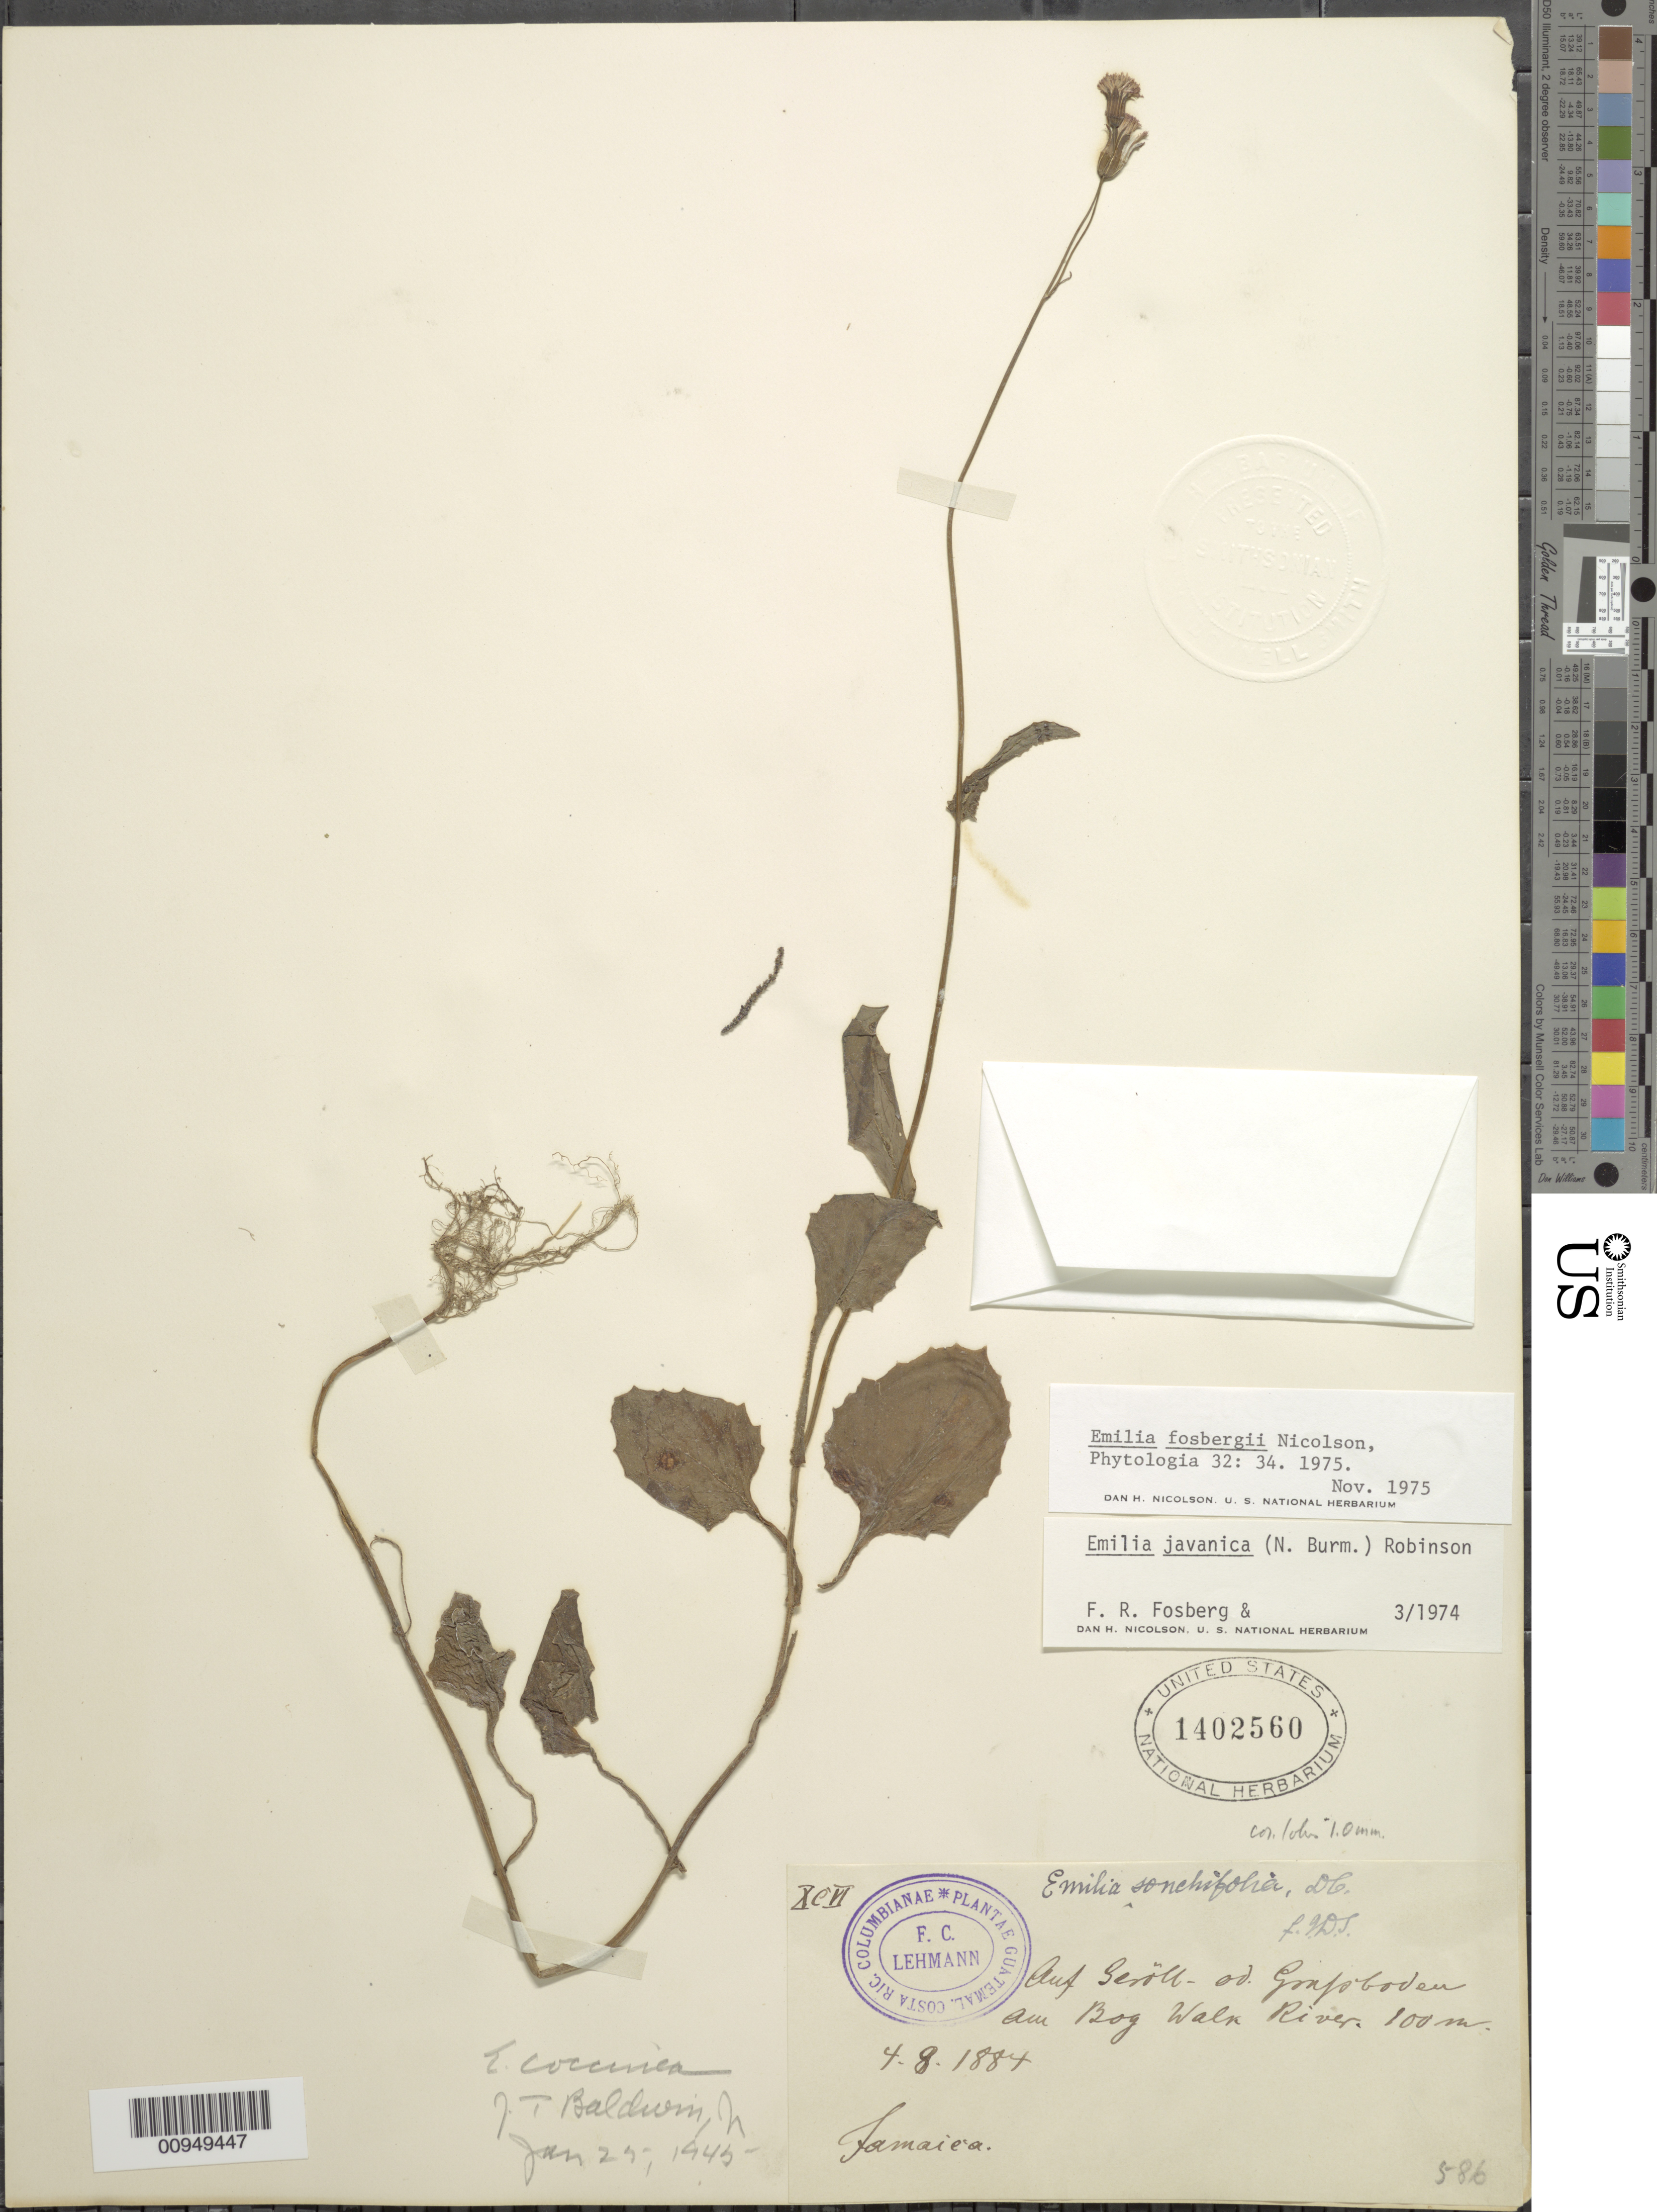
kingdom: Plantae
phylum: Tracheophyta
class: Magnoliopsida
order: Asterales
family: Asteraceae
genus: Emilia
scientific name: Emilia fosbergii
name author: Nicolson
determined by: Nicolson, Dan H.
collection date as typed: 04 Aug 1884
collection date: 1884-08-04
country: Jamaica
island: Jamaica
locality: "Aux Geroll ad Gonpbaden"au Bag Walu River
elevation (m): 100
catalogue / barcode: US 1402560